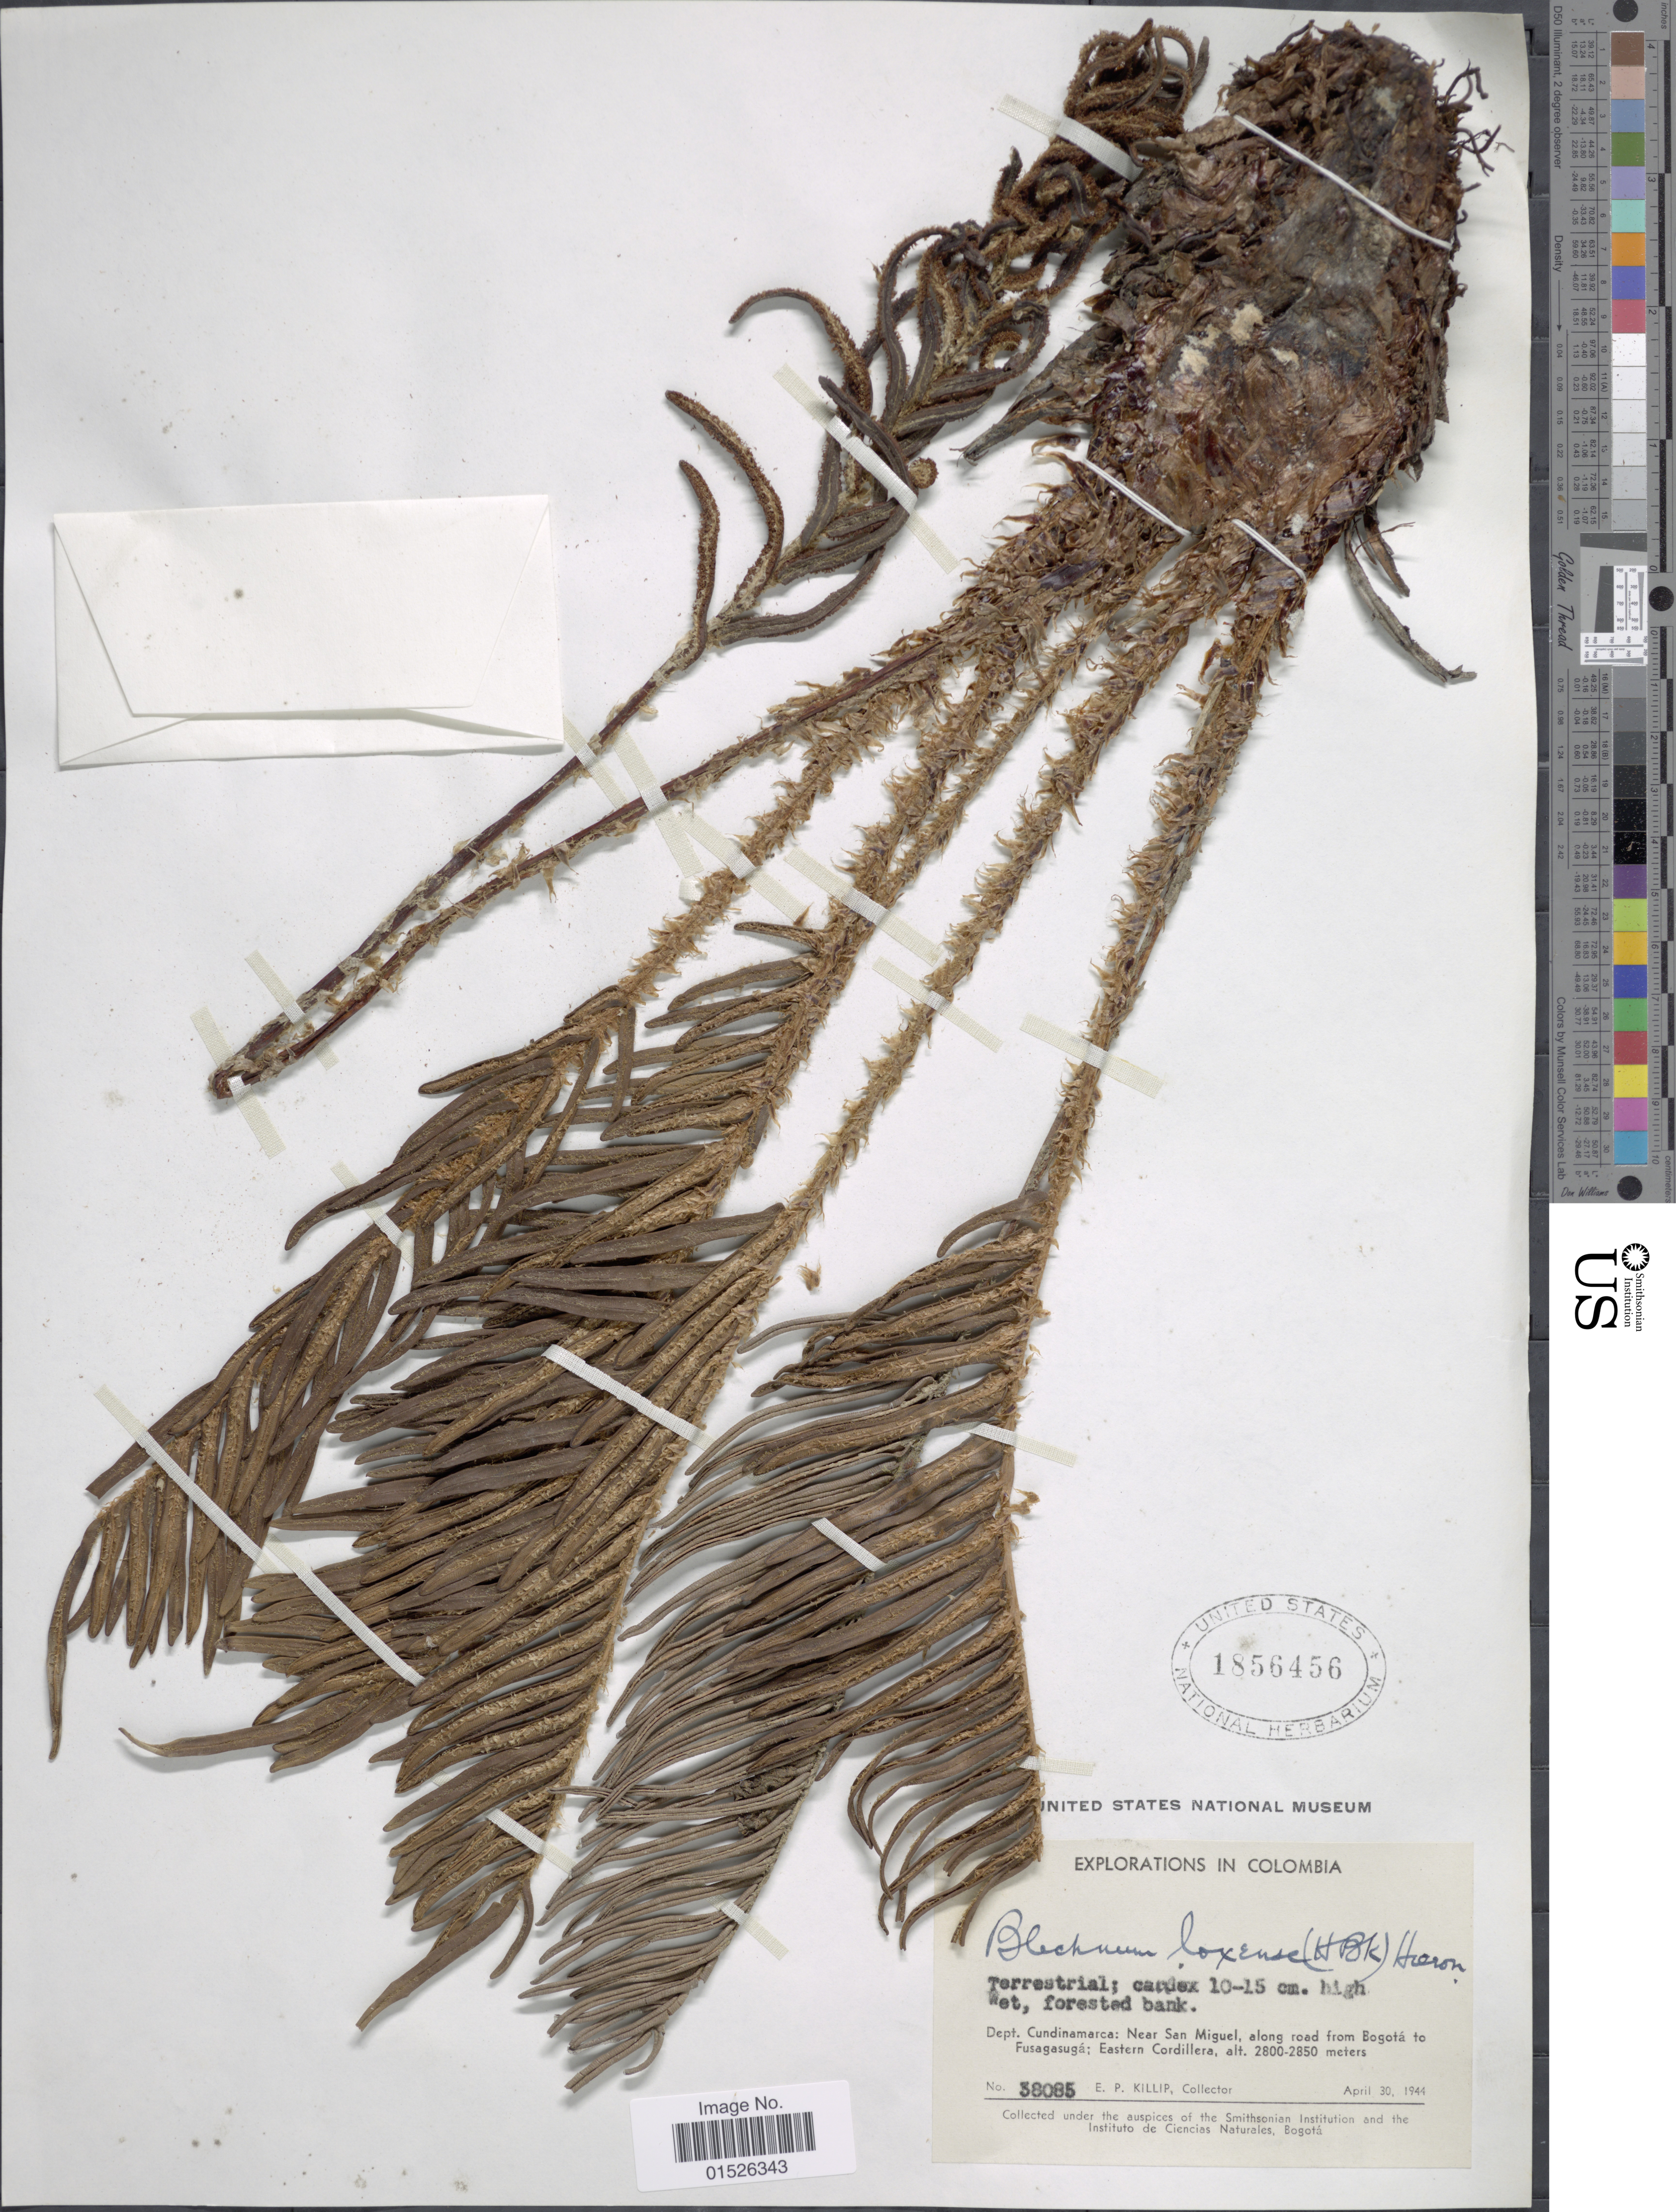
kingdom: Plantae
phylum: Tracheophyta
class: Polypodiopsida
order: Polypodiales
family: Blechnaceae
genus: Blechnum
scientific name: Blechnum loxense var. loxense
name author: (Kunth) Hook. ex Salomon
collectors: E. P. Killip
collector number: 38085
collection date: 1944-04-30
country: Colombia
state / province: Cundinamarca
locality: Colombia, Dept. Cundinamarca: Near San Miguel, along road from Bogota to Fusagasuga; Eastern Cordillera.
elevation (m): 2800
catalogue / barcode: US 1856456